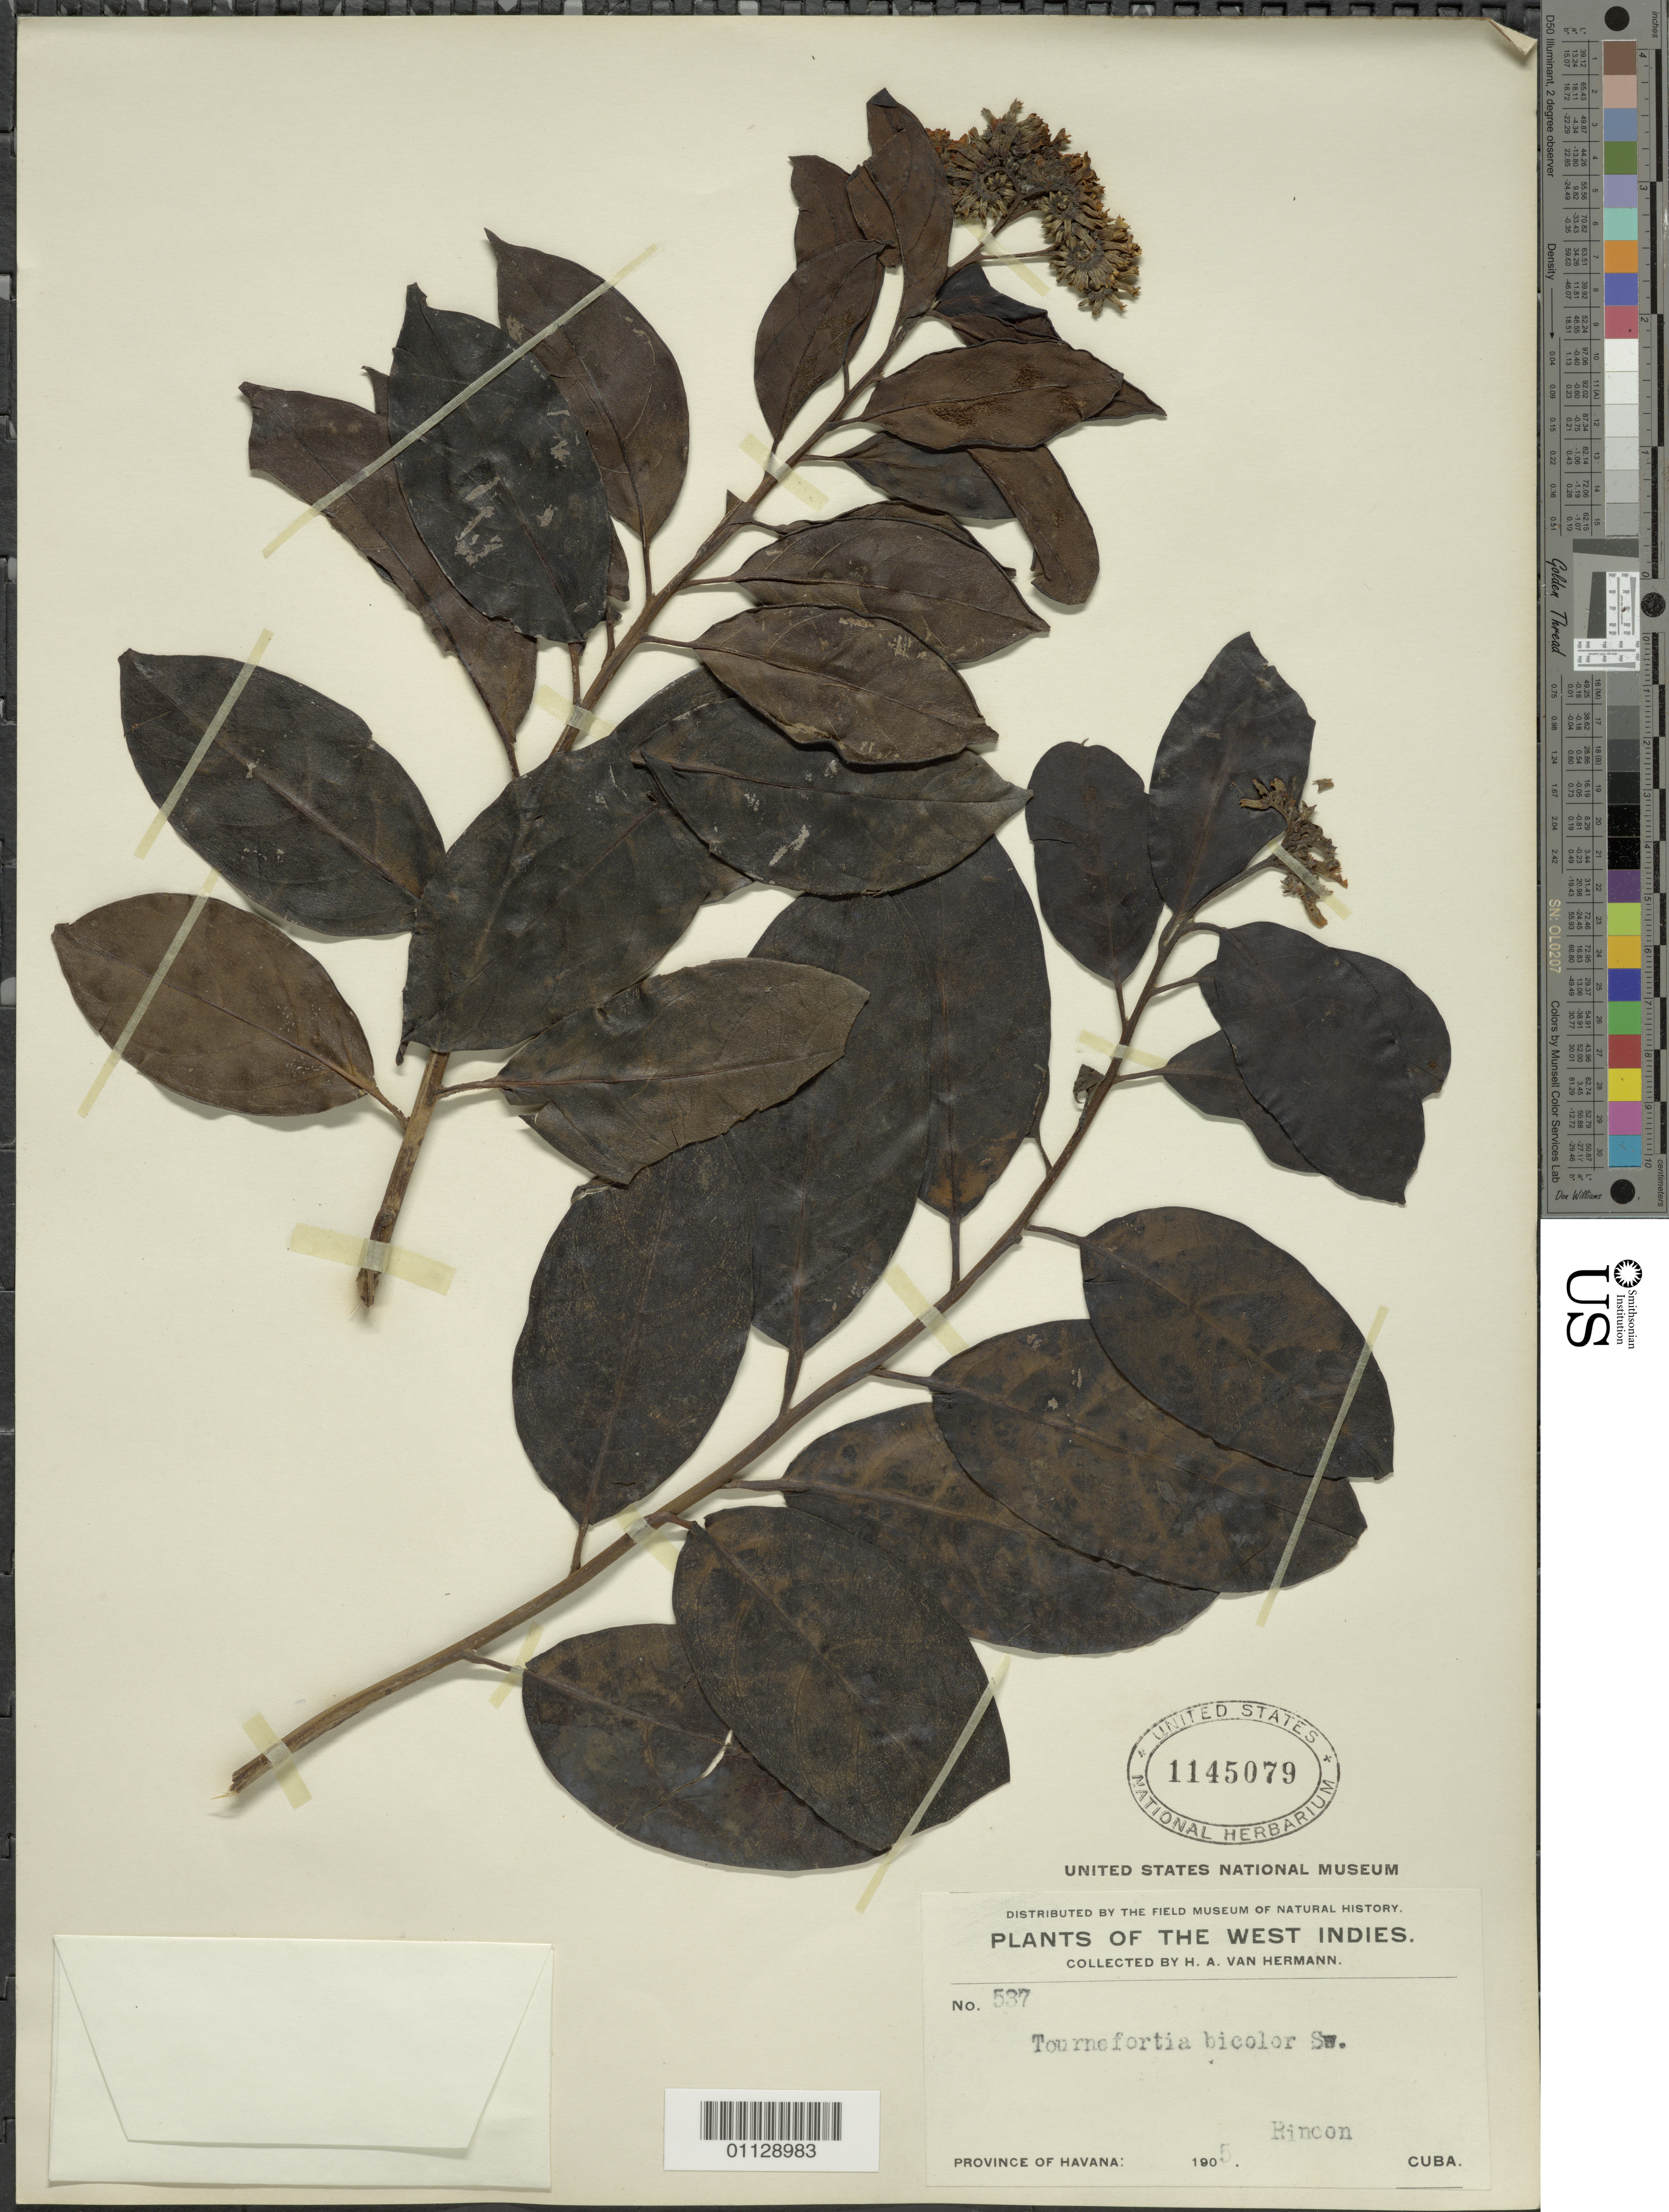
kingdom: Plantae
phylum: Tracheophyta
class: Magnoliopsida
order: Boraginales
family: Heliotropiaceae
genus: Tournefortia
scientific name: Tournefortia bicolor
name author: Sw.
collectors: H. A. Van Hermann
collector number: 537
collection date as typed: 1905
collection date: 1905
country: Cuba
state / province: La Habana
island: Cuba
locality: Rincon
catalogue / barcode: US 1145079